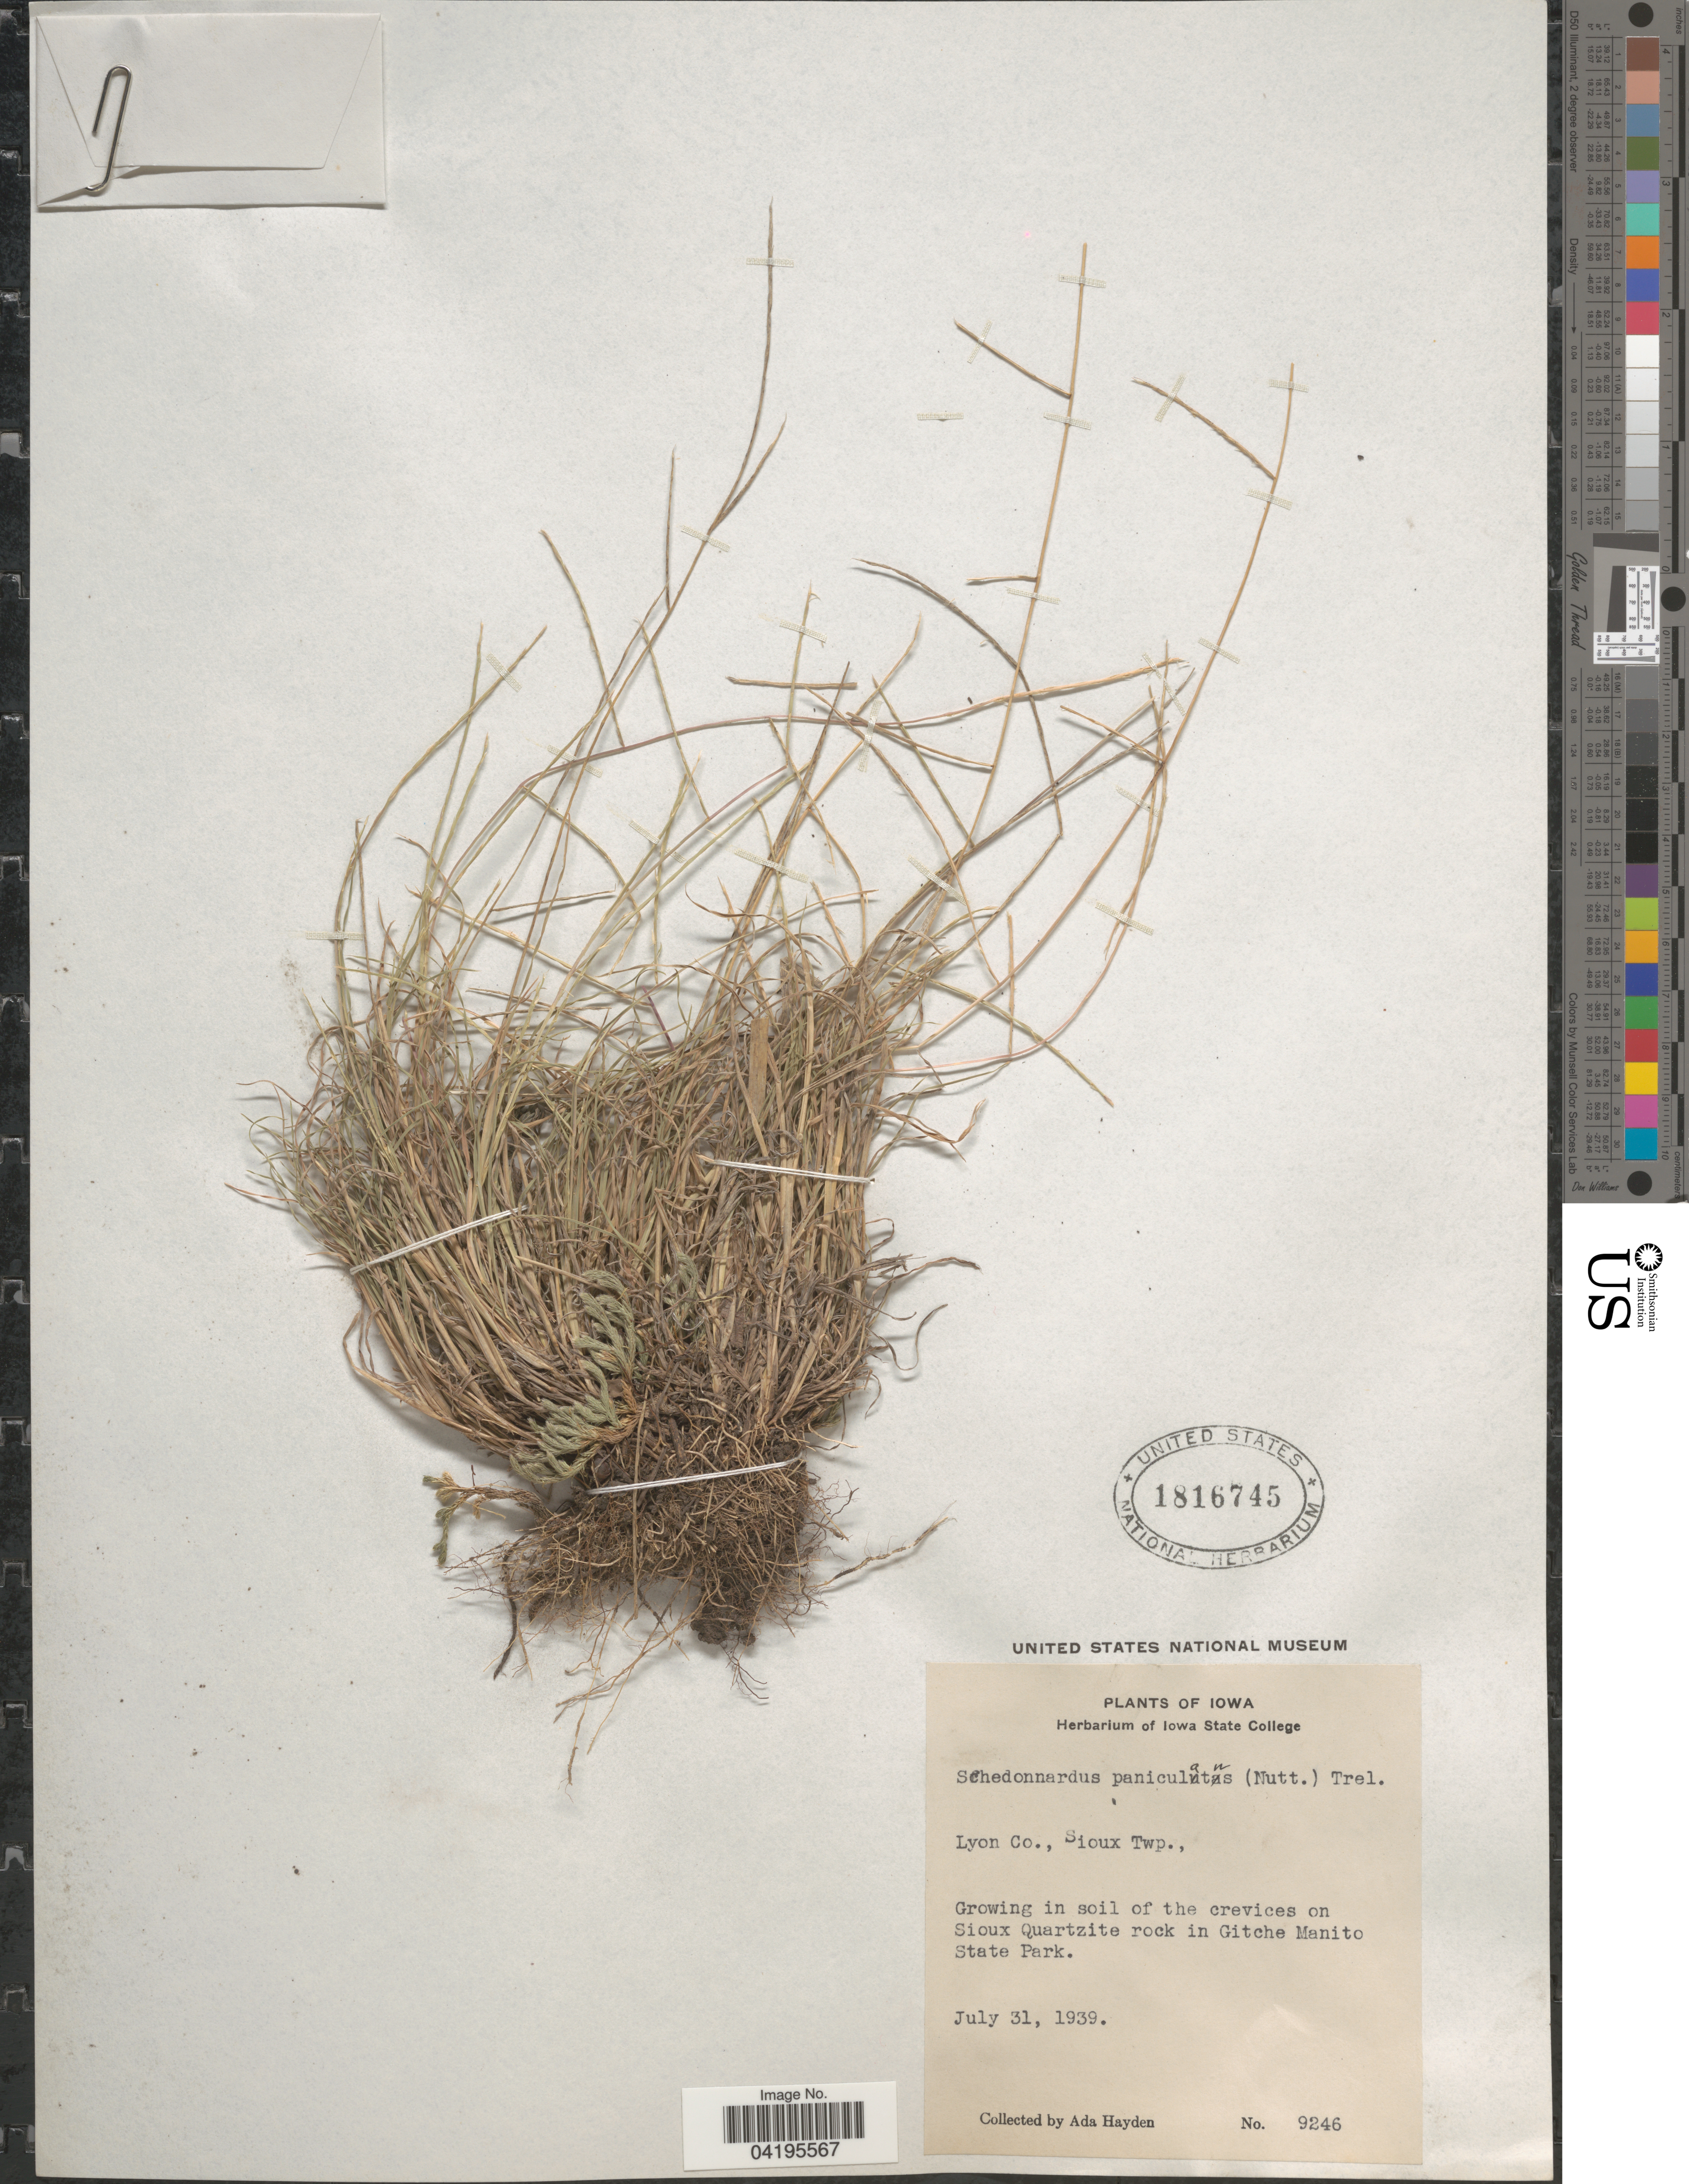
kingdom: Plantae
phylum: Tracheophyta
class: Liliopsida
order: Poales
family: Poaceae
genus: Muhlenbergia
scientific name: Muhlenbergia paniculata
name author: (Nutt.) Columbus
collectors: Ada Hayden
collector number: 9246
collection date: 1939-07-31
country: United States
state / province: Iowa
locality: Lyon Co., Sioux Twp. Growing in soil of the crevices on Sioux Quartzite rock in Gitchie Manito State Park.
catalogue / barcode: US 1816745